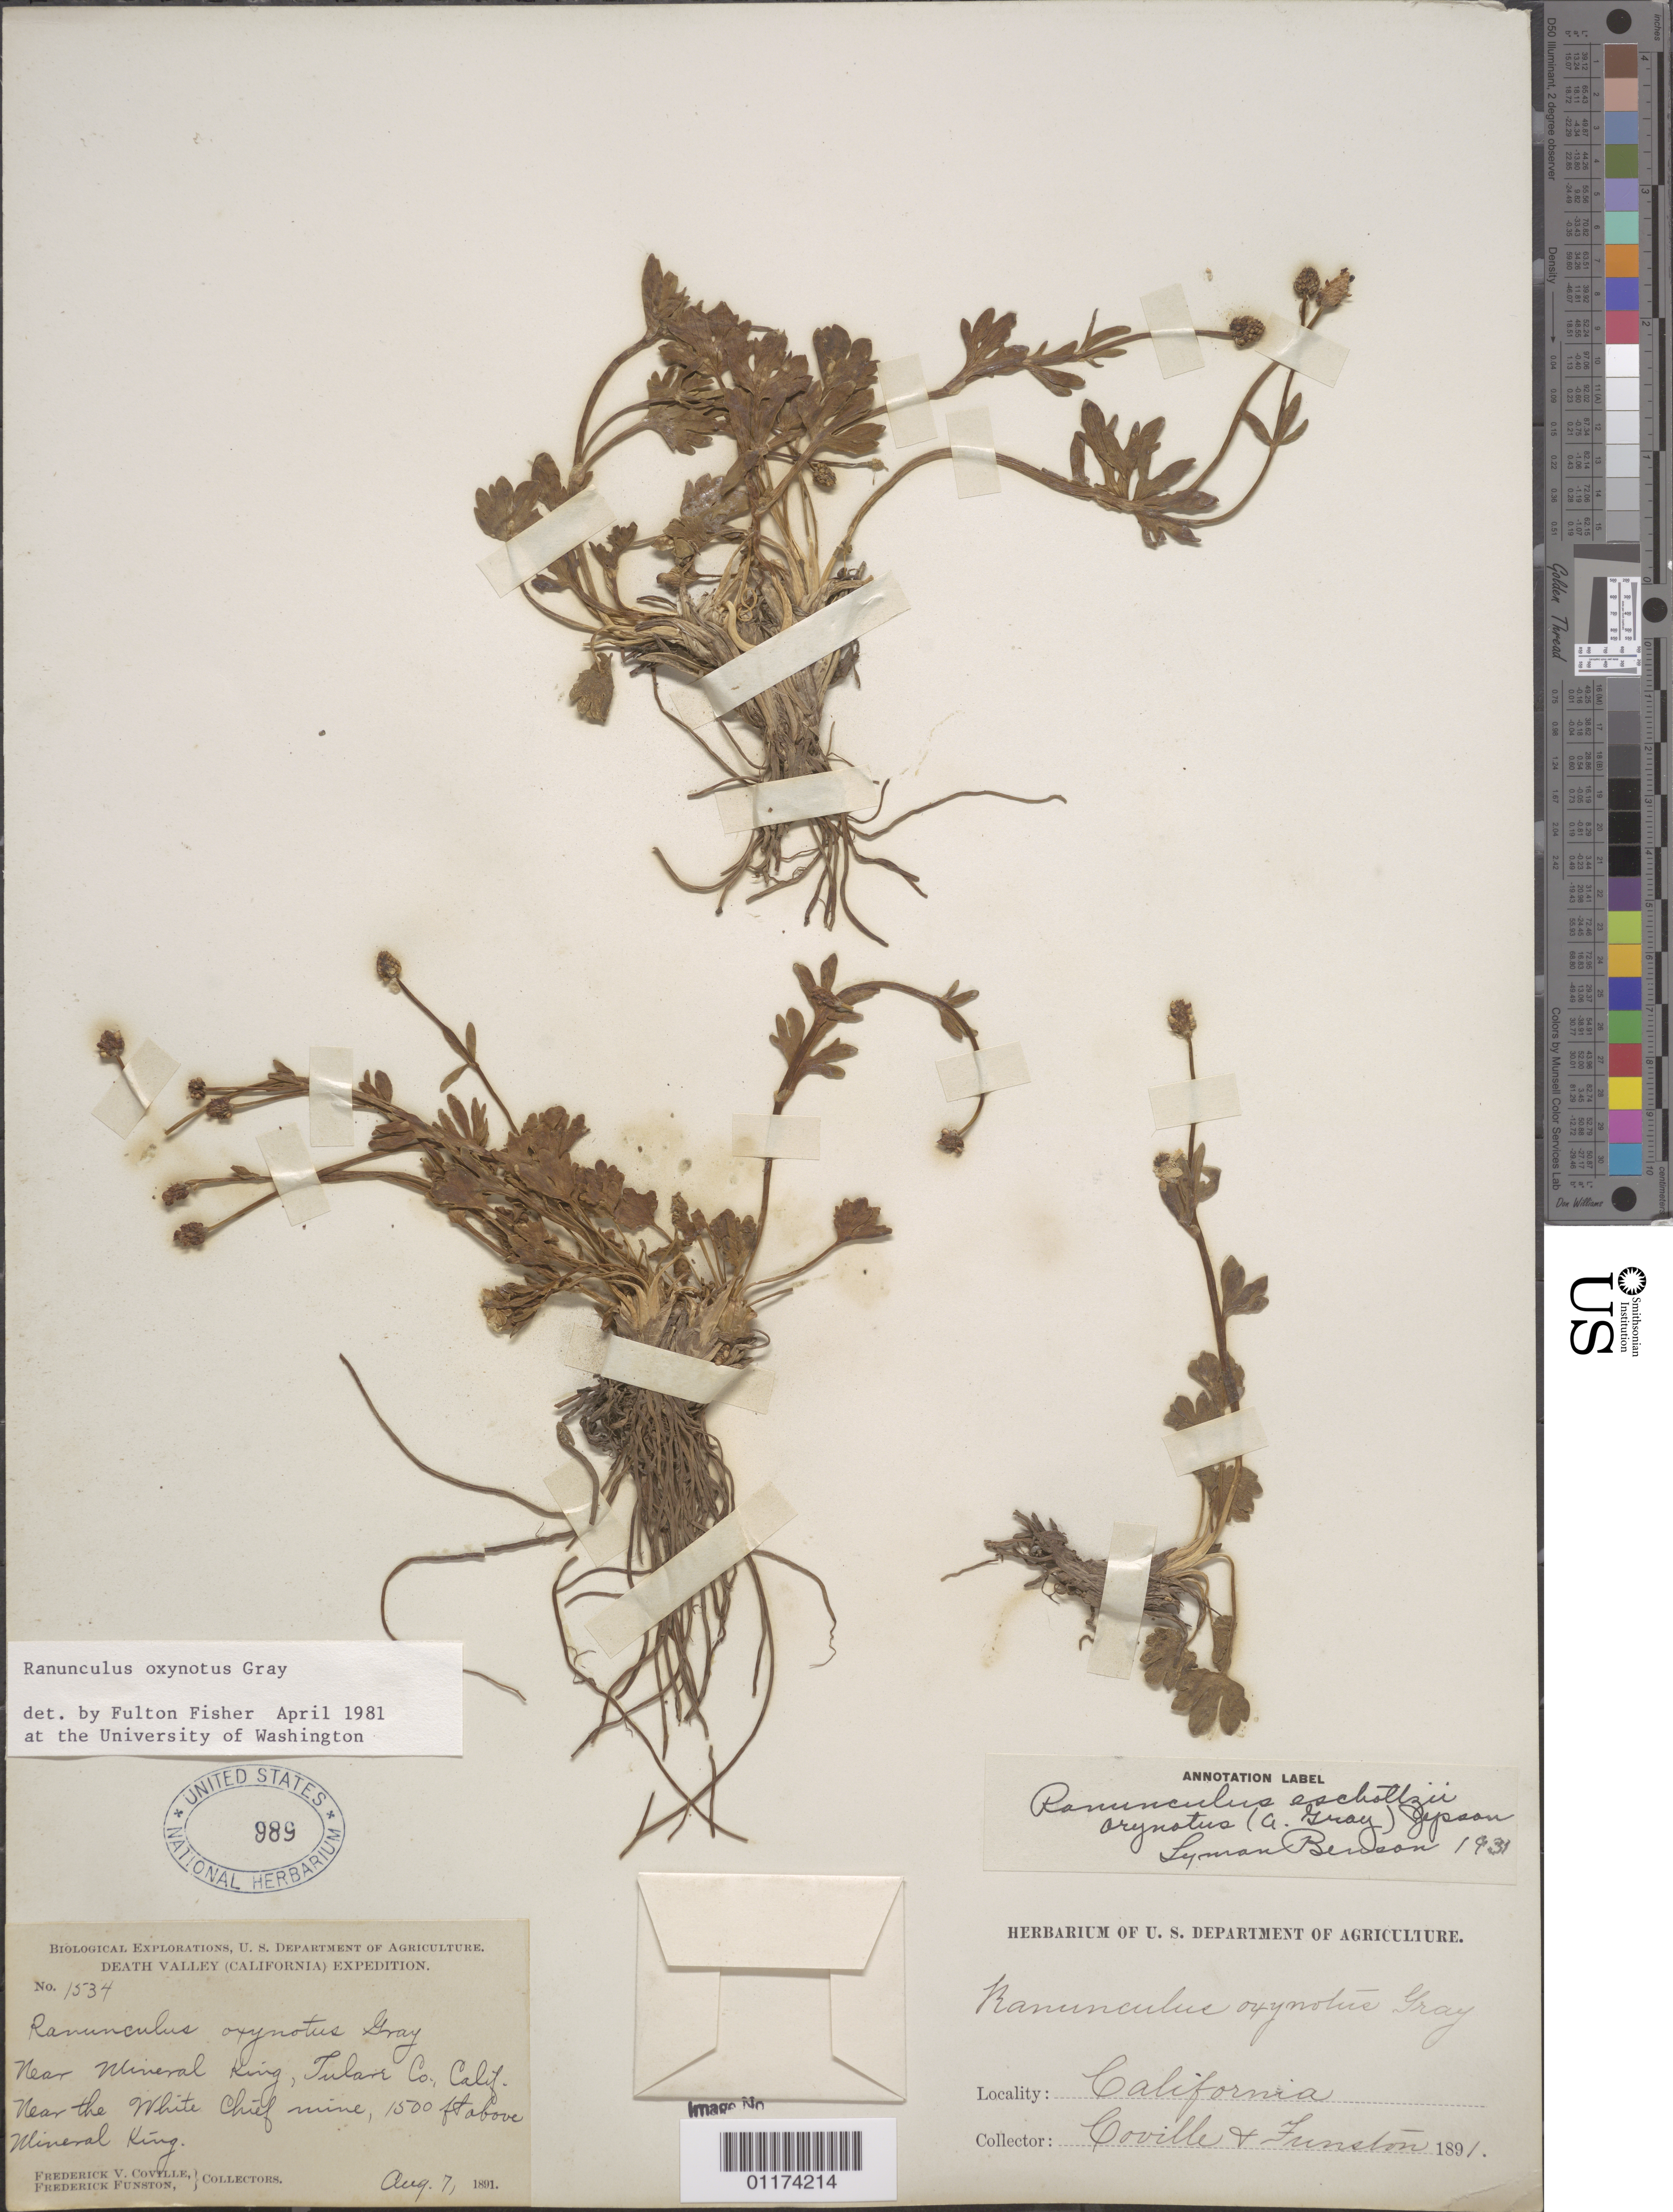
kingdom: Plantae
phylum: Tracheophyta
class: Magnoliopsida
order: Ranunculales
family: Ranunculaceae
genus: Ranunculus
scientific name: Ranunculus oxynotus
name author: A. Gray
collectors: F. V. Coville & F. Funston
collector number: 1534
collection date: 1891-08-07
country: United States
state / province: California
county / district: Tulare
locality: Near Mineral King, near the White Chief Mine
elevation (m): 457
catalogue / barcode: US 989